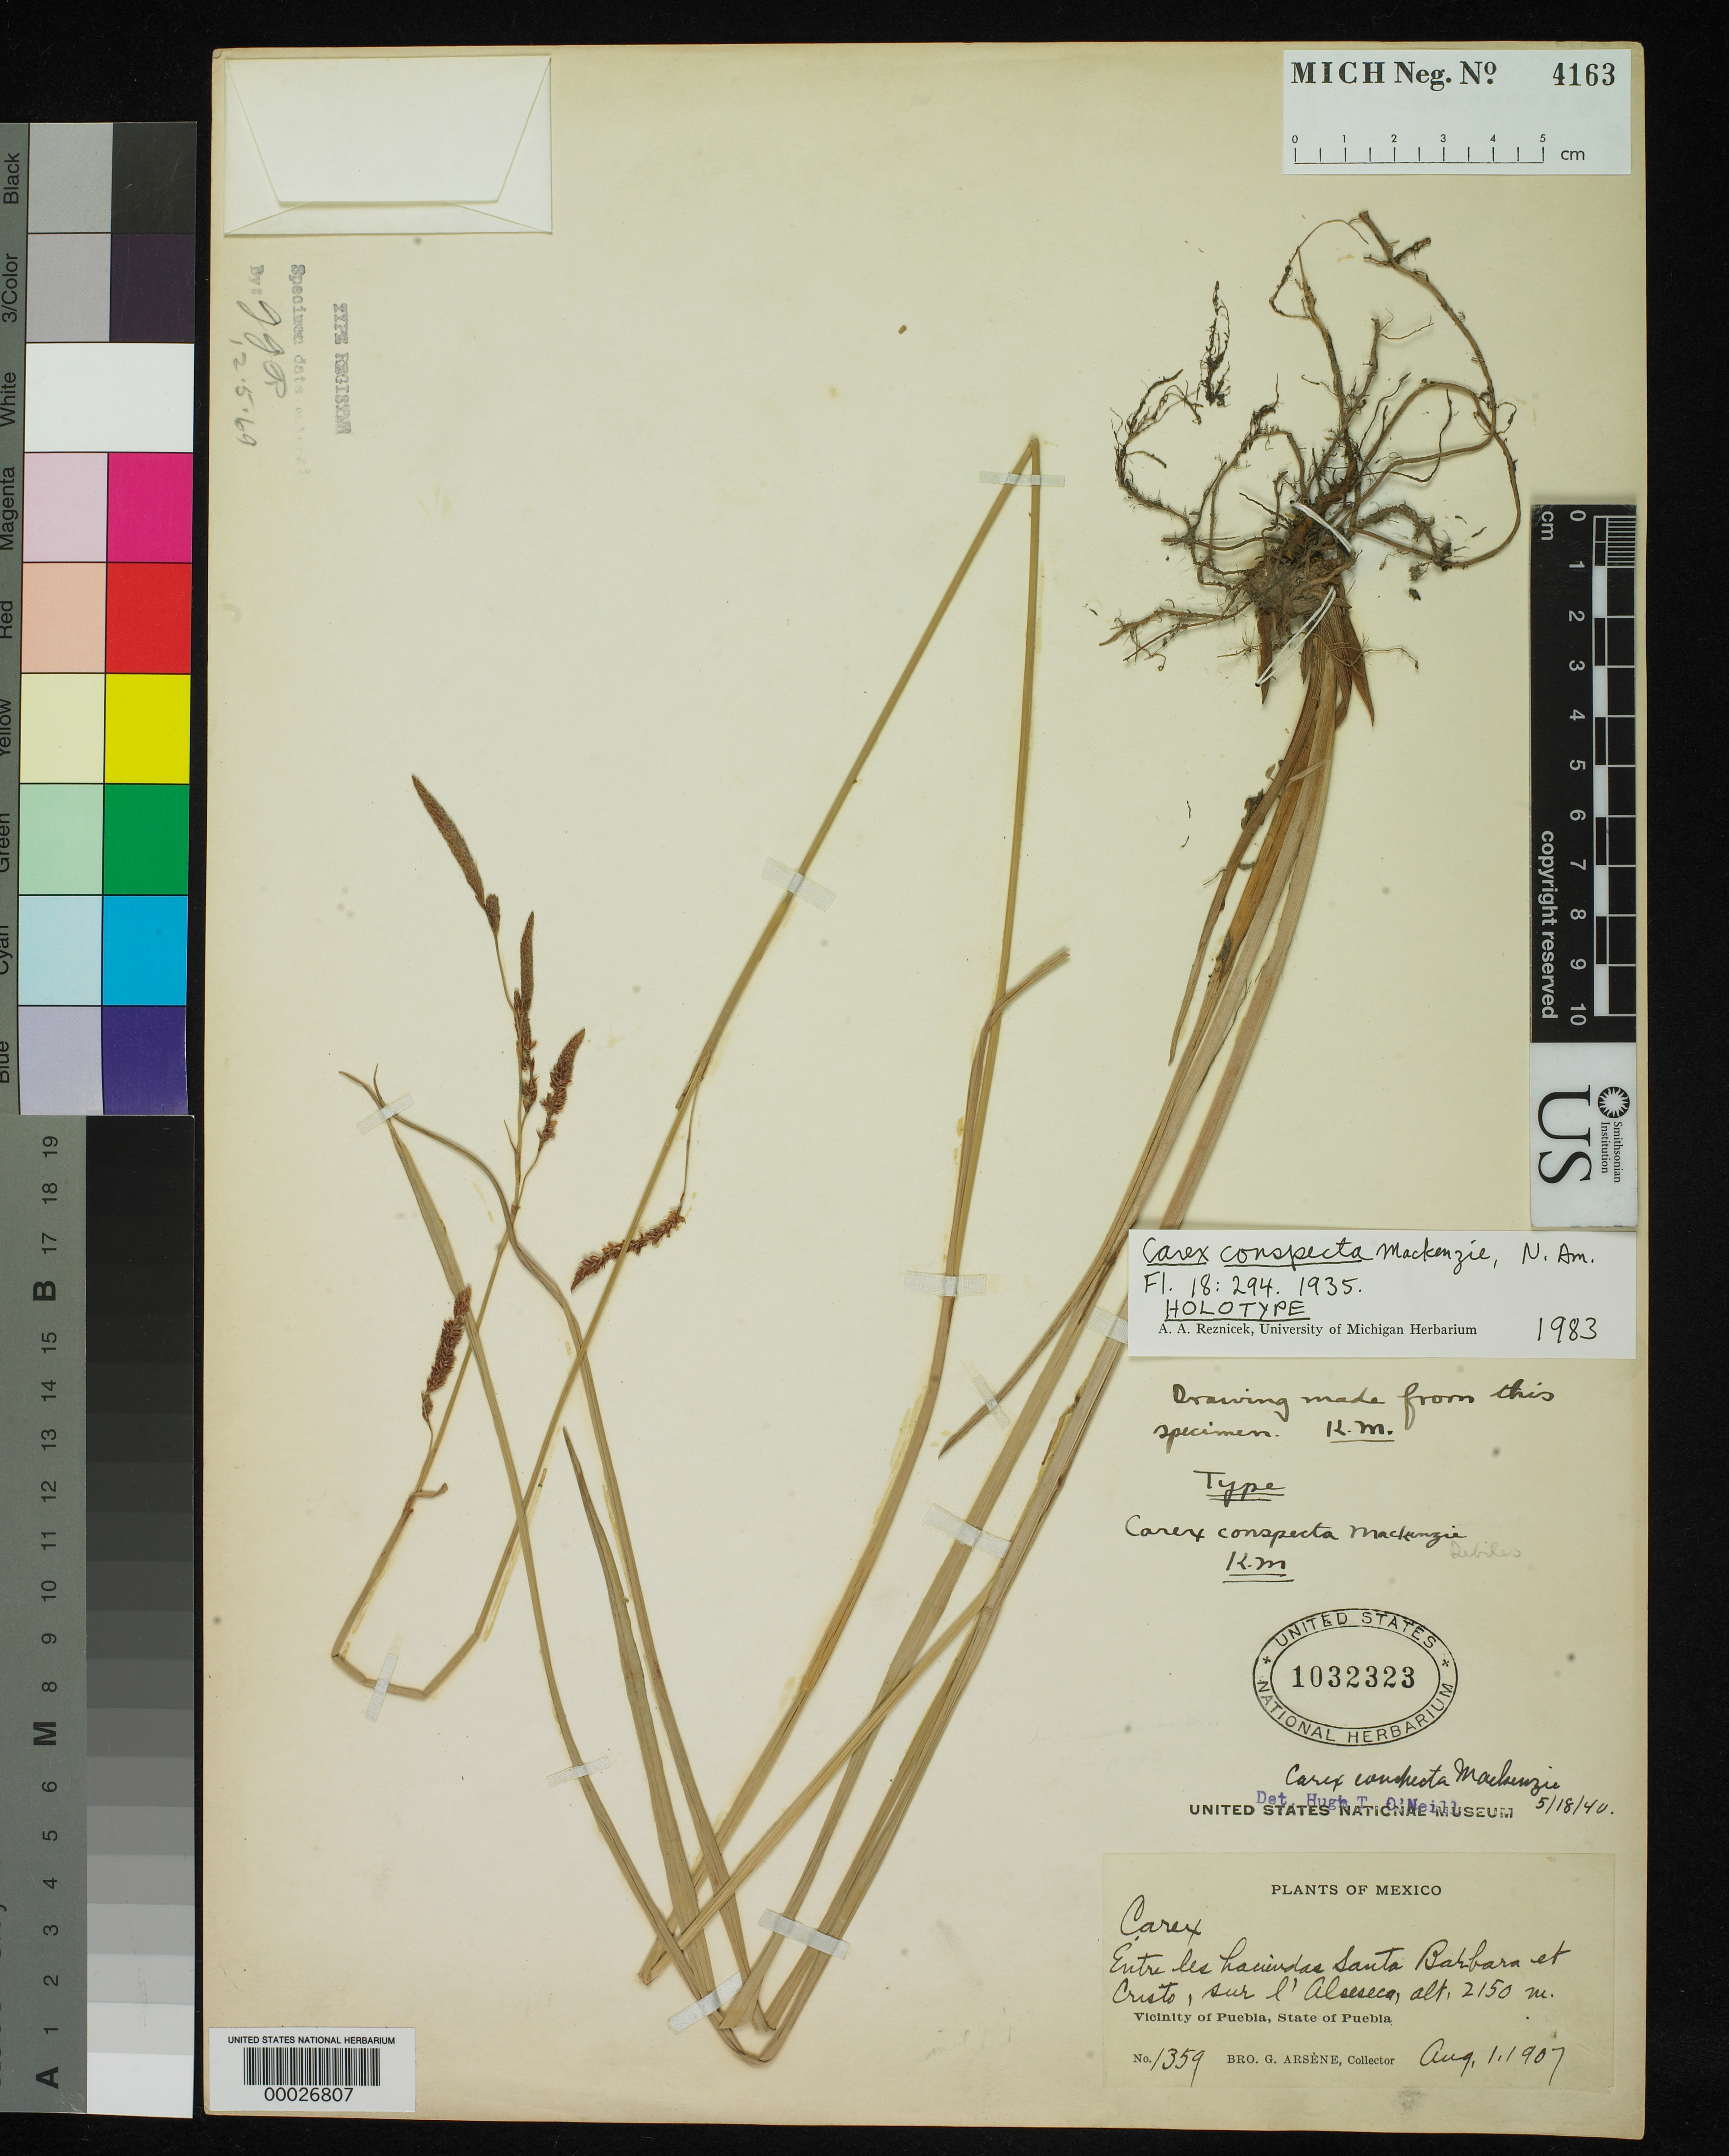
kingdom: Plantae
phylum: Tracheophyta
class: Liliopsida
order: Poales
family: Cyperaceae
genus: Carex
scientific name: Carex conspecta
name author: Mack.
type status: Holotype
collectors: Bro. G. Arsène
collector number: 1359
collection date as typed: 01 Aug 1907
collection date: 1907-08-01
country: Mexico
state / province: Puebla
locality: Vicinity of Puebla.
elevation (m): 2150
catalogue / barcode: US 1032323